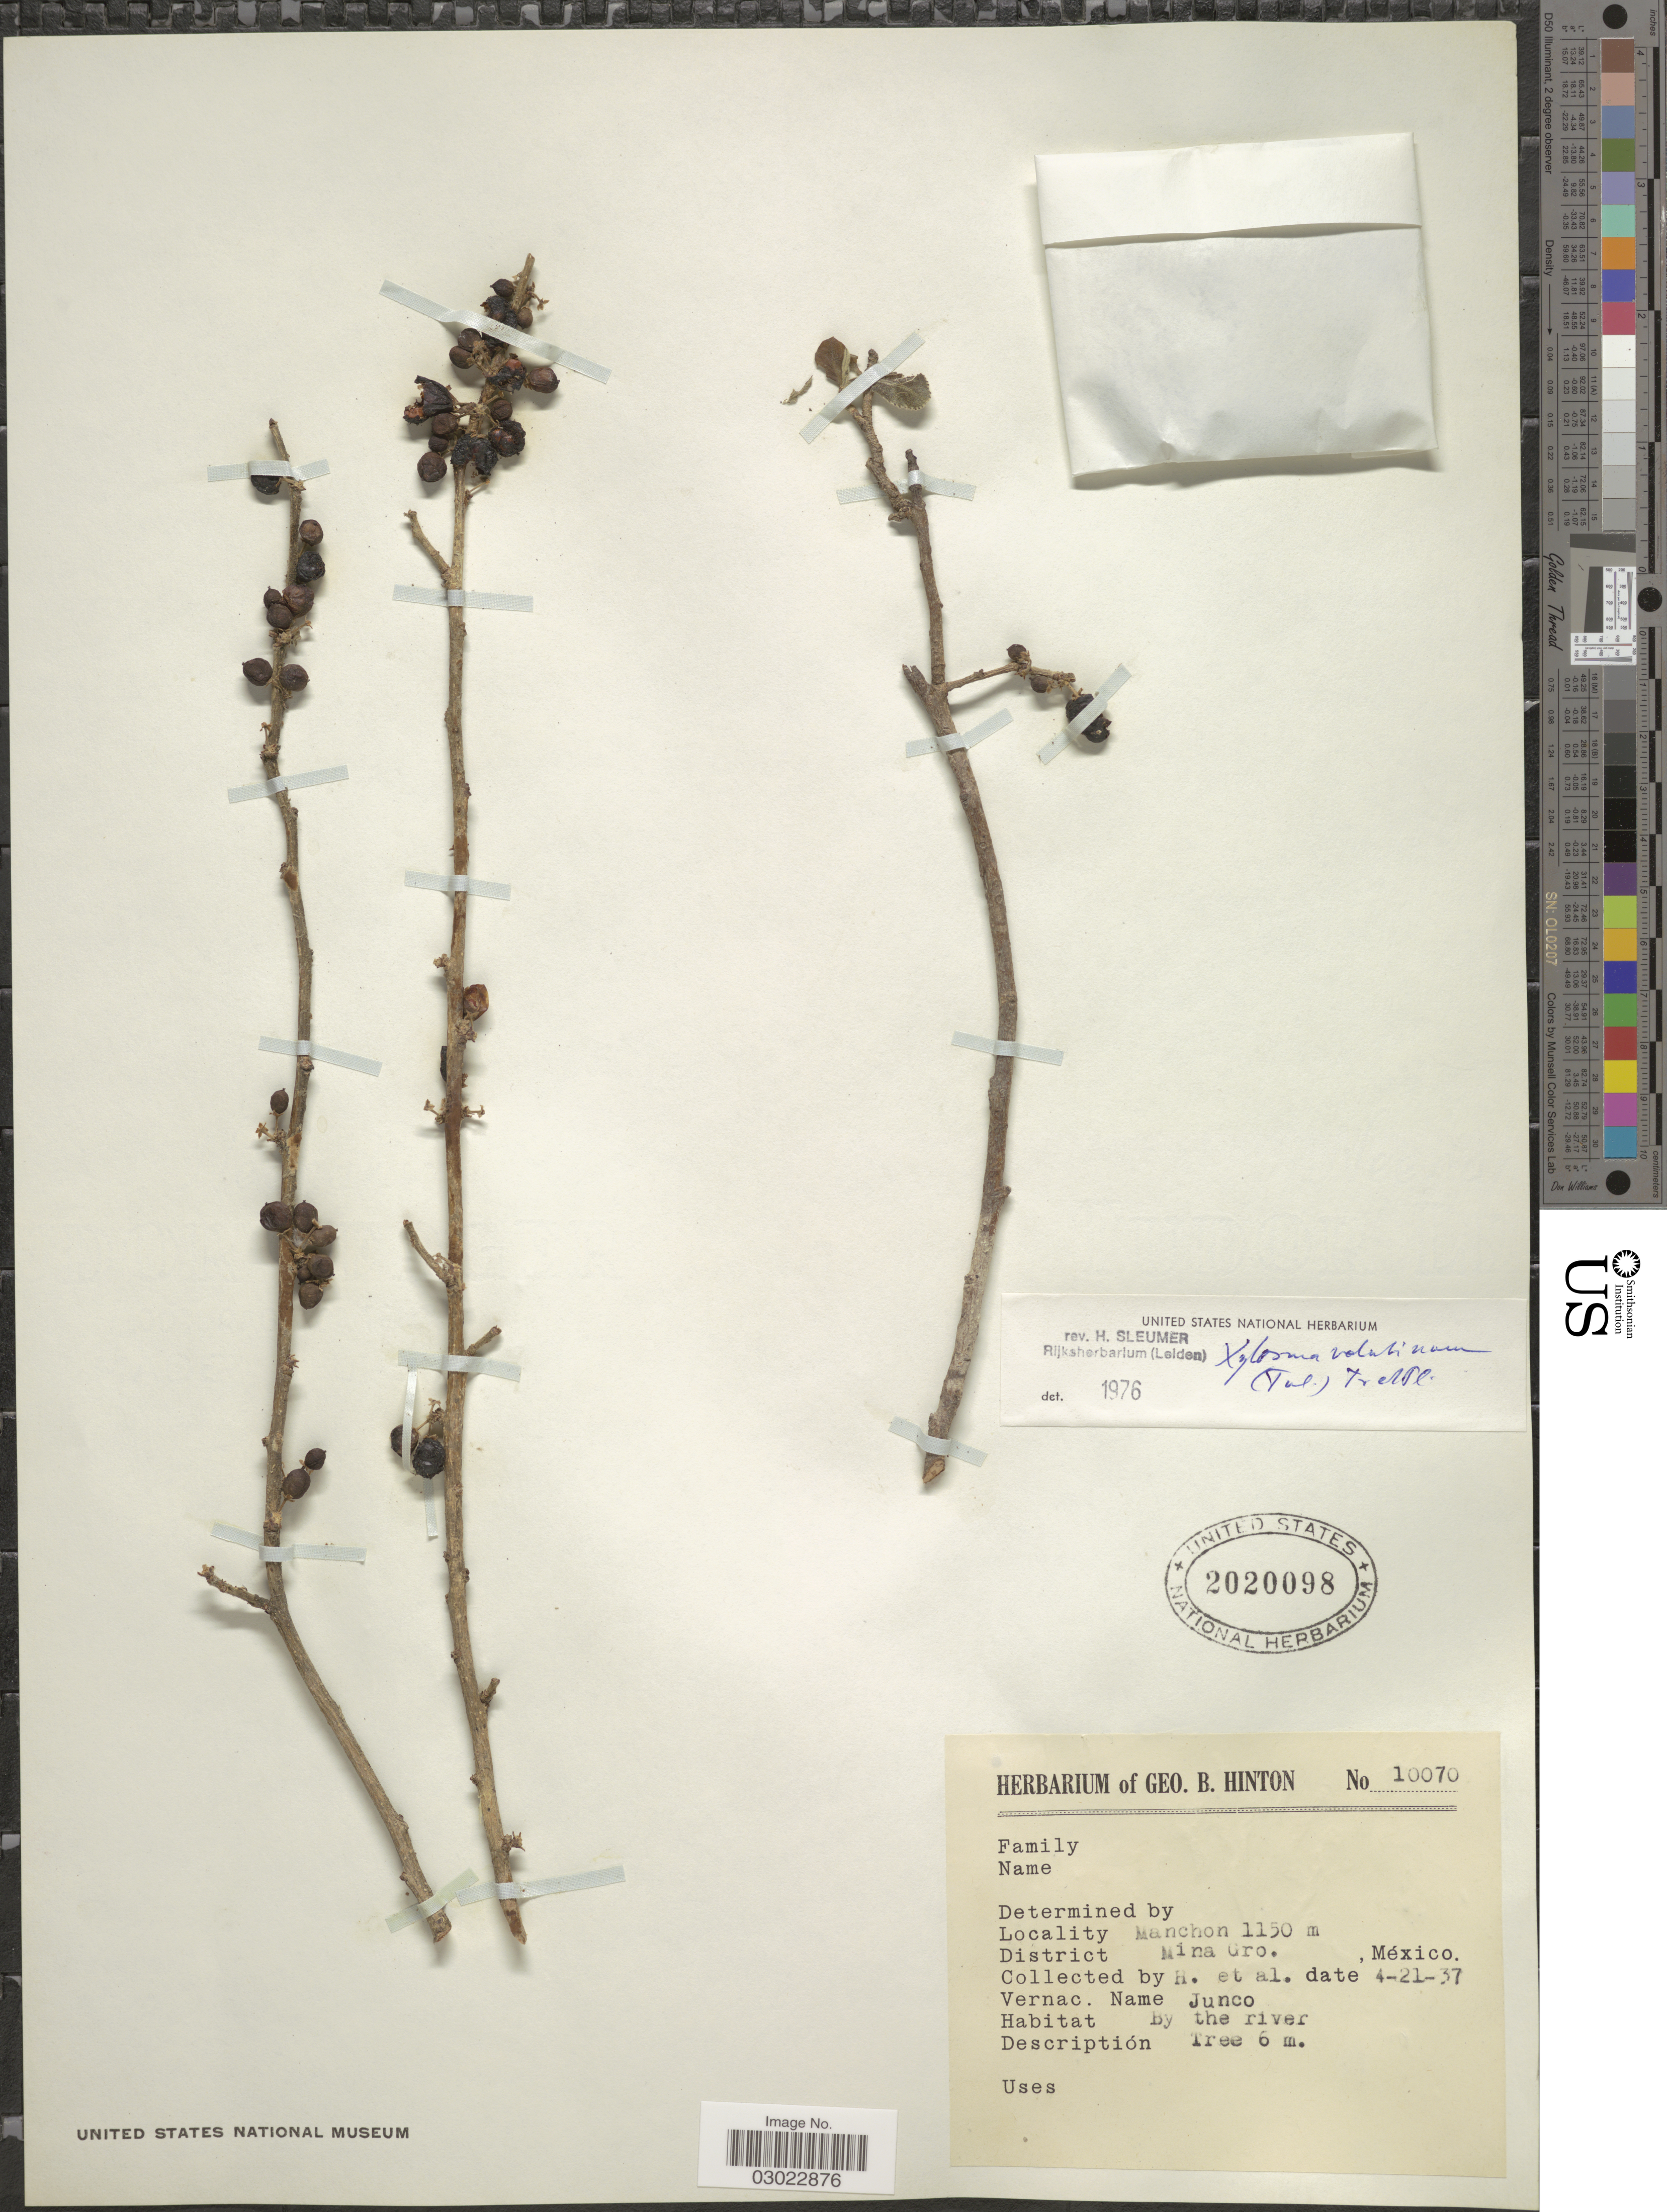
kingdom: Plantae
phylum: Tracheophyta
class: Magnoliopsida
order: Malpighiales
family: Salicaceae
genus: Xylosma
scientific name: Xylosma velutina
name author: (Tul.) Triana & Planch.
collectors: G. B. Hinton & et al.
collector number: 10070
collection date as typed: Transcribed d/m/y: 21/4/37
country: Mexico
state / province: Guerrero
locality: Manchon, District Mina Gro.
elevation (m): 1150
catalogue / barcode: US 2020098